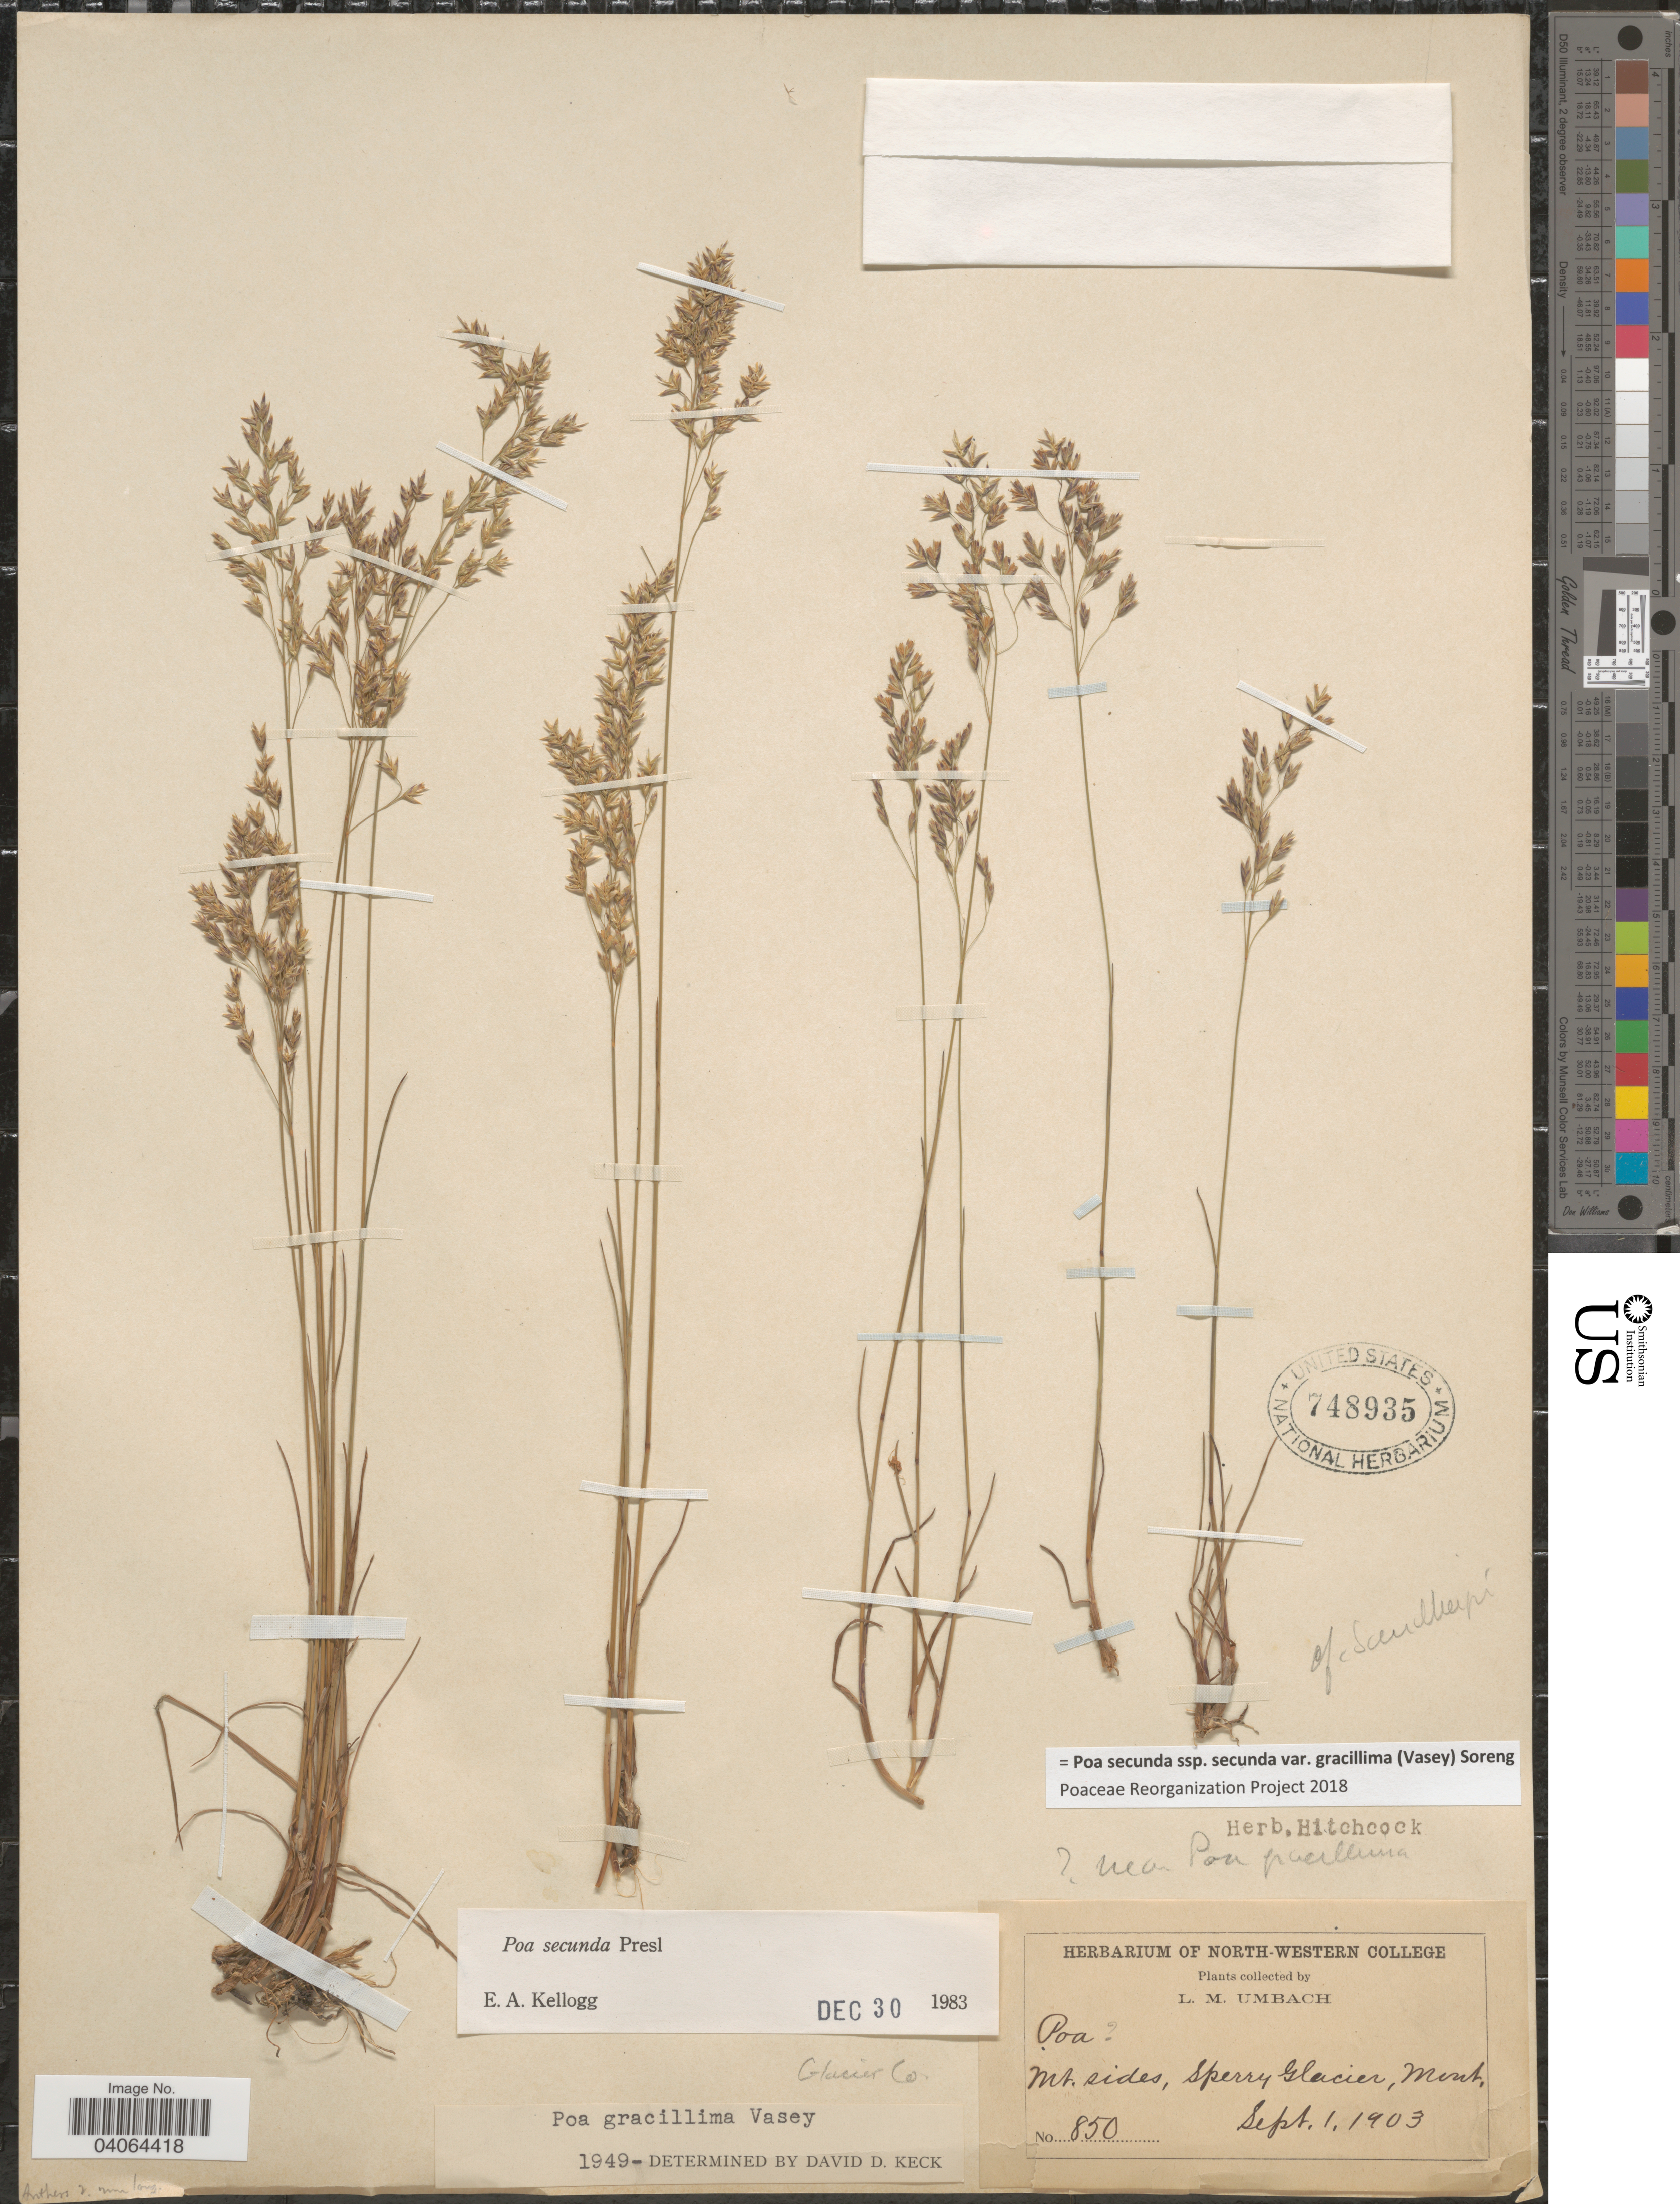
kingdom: Plantae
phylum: Tracheophyta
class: Liliopsida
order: Poales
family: Poaceae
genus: Poa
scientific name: Poa secunda subsp. secunda var. gracillima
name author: (Vasey) Soreng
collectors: L. M. Umbach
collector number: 850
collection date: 1903-09-01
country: United States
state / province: Montana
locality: Mt. sides, Sperry Glacier. Glacier Co.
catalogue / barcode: US 748935